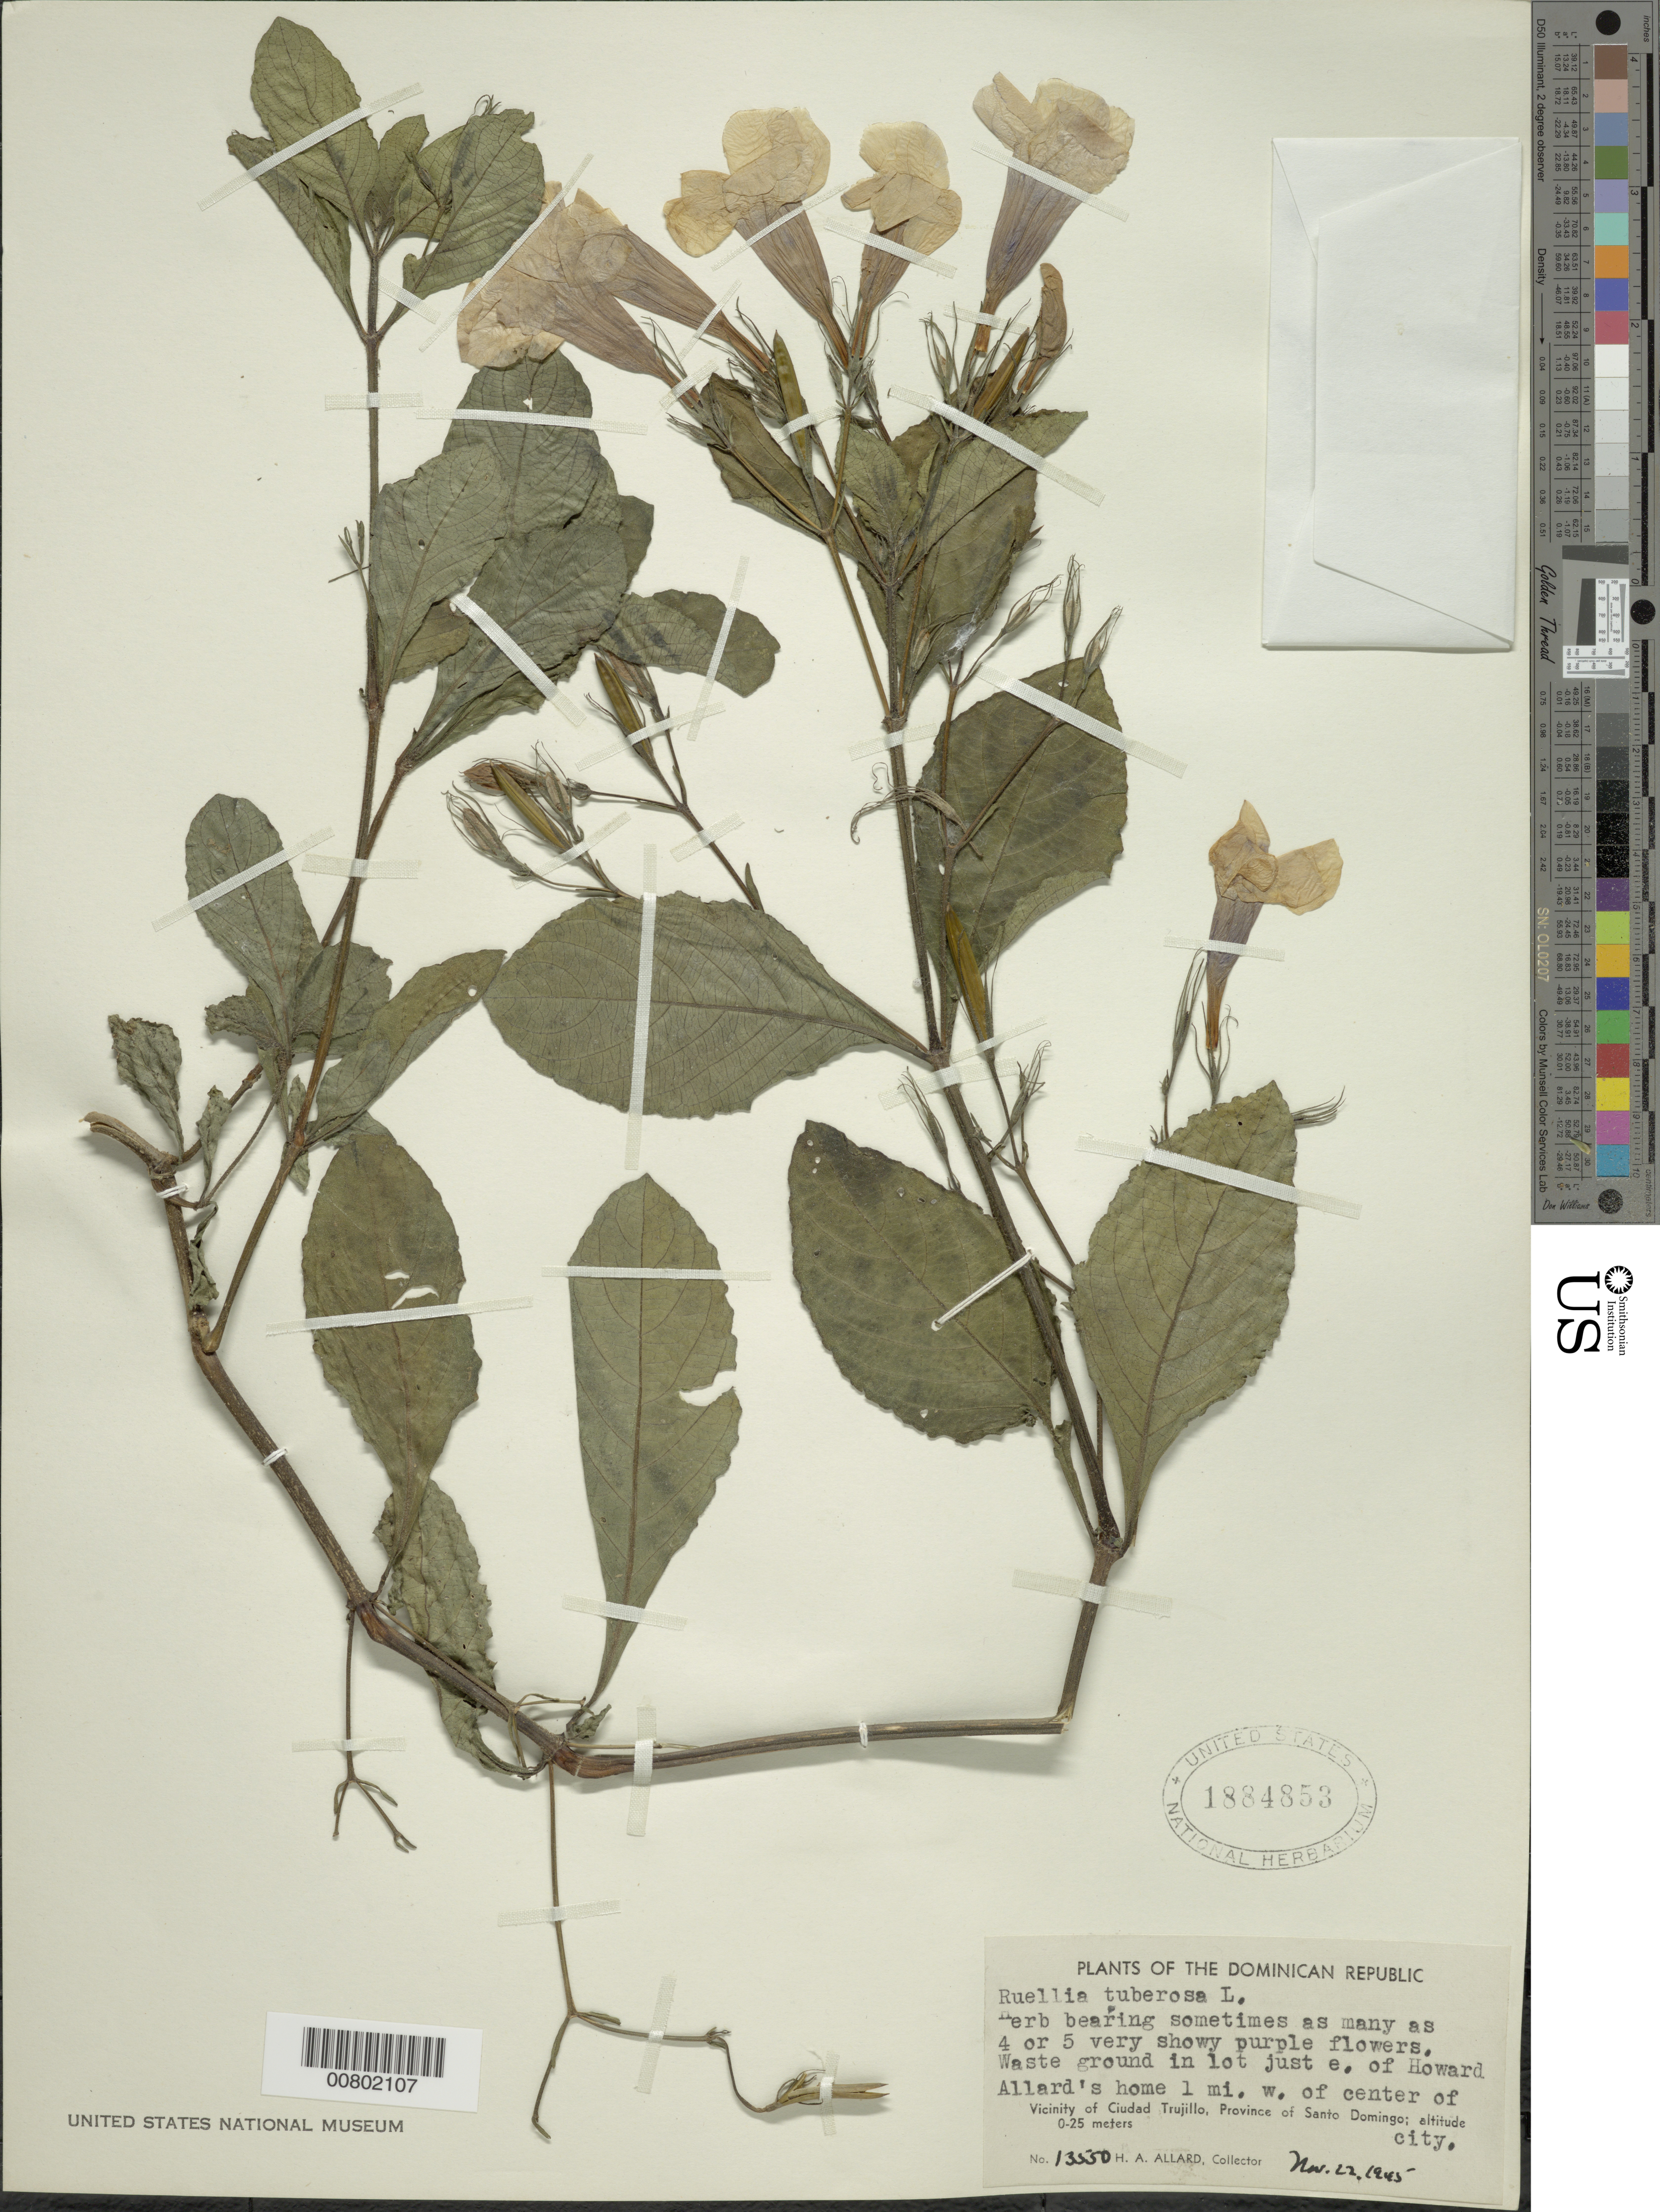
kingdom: Plantae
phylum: Tracheophyta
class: Magnoliopsida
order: Lamiales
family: Acanthaceae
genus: Ruellia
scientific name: Ruellia tuberosa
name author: L.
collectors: H. A. Allard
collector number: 13550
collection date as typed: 22 Nov 1945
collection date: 1945-11-22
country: Dominican Republic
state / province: Distrito Nacional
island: Hispaniola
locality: Vicinity of Santo Domingo, in lot just E of Howard Allard's home, 1 mi W of center of city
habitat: Waste ground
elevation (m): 0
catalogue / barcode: US 1884853